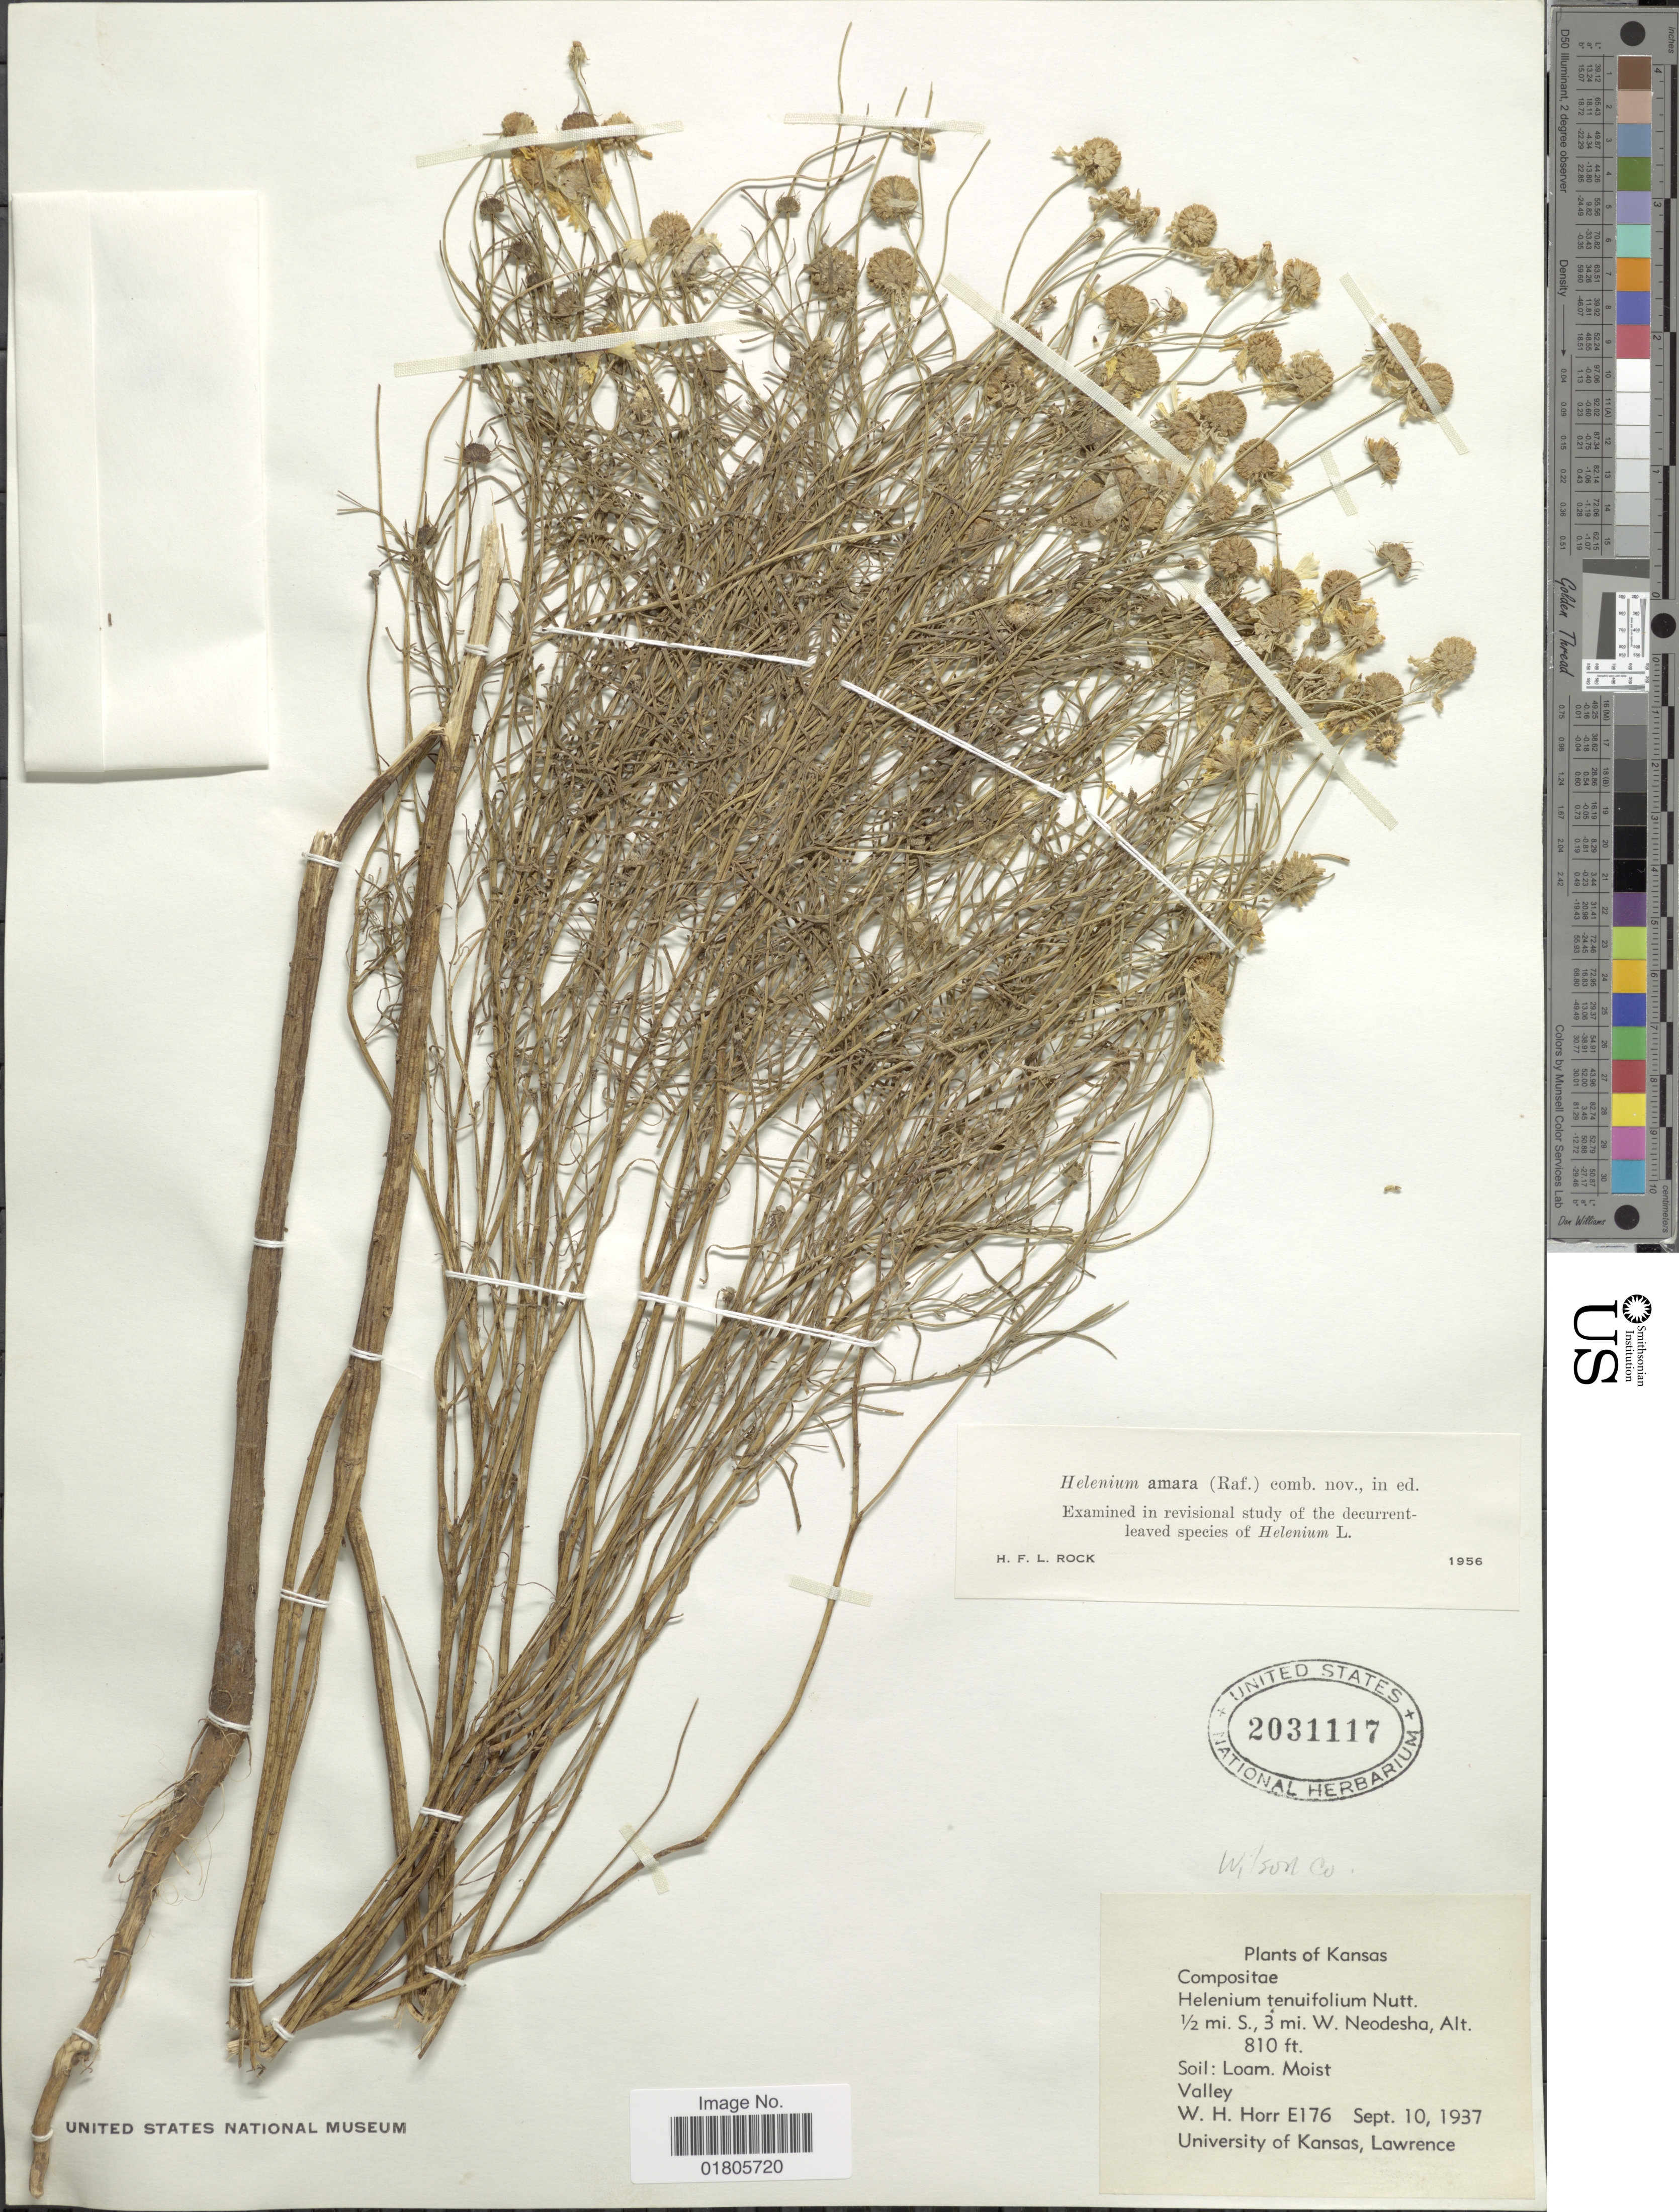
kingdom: Plantae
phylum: Tracheophyta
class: Magnoliopsida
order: Asterales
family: Asteraceae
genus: Helenium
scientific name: Helenium amarum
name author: (Raf.) H. Rock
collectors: W. H. Horr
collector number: E176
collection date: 1937-09-10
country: United States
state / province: Kansas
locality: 1/2 mi. S., 3 mi. W. of Neodesha. Wilson Co.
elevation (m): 247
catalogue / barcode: US 2031117